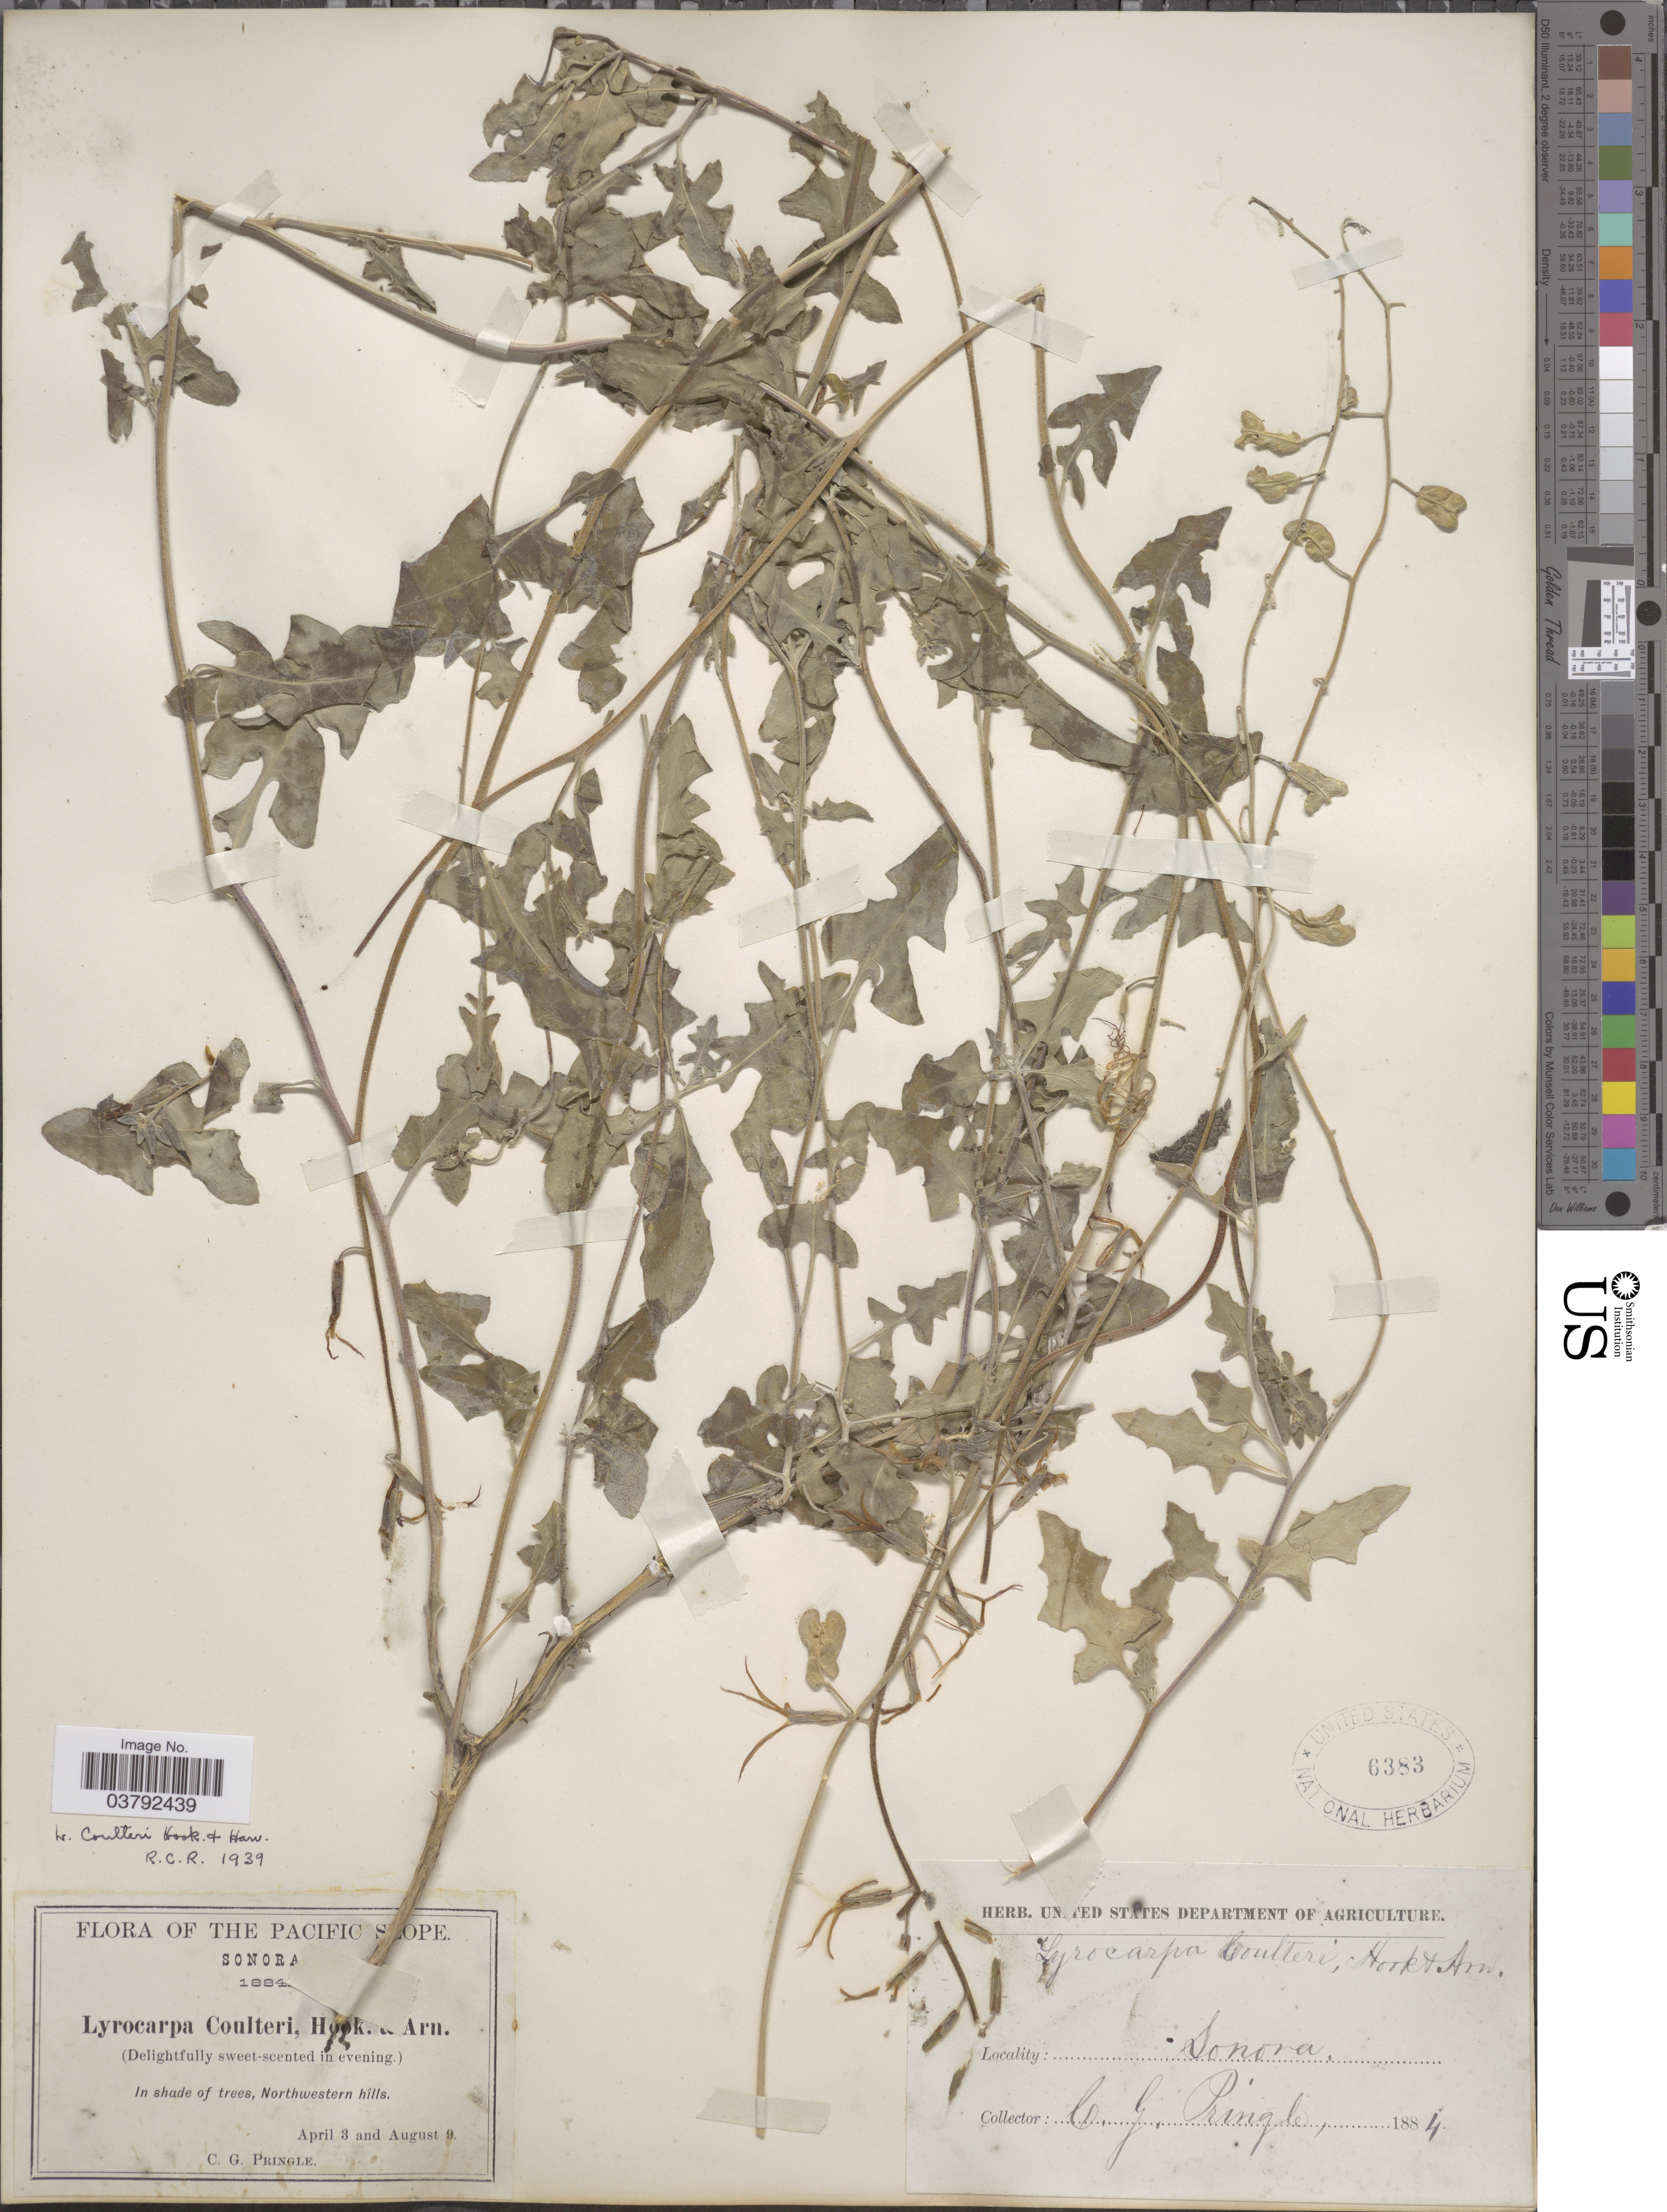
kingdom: Plantae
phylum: Tracheophyta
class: Magnoliopsida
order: Brassicales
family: Brassicaceae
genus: Lyrocarpa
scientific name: Lyrocarpa coulteri var. typica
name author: Rollins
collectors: C. G. Pringle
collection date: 1884-04-03/1884-08-09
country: Mexico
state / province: Sonora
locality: The Pacific Slope. Northwestern hills.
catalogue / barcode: US 6383